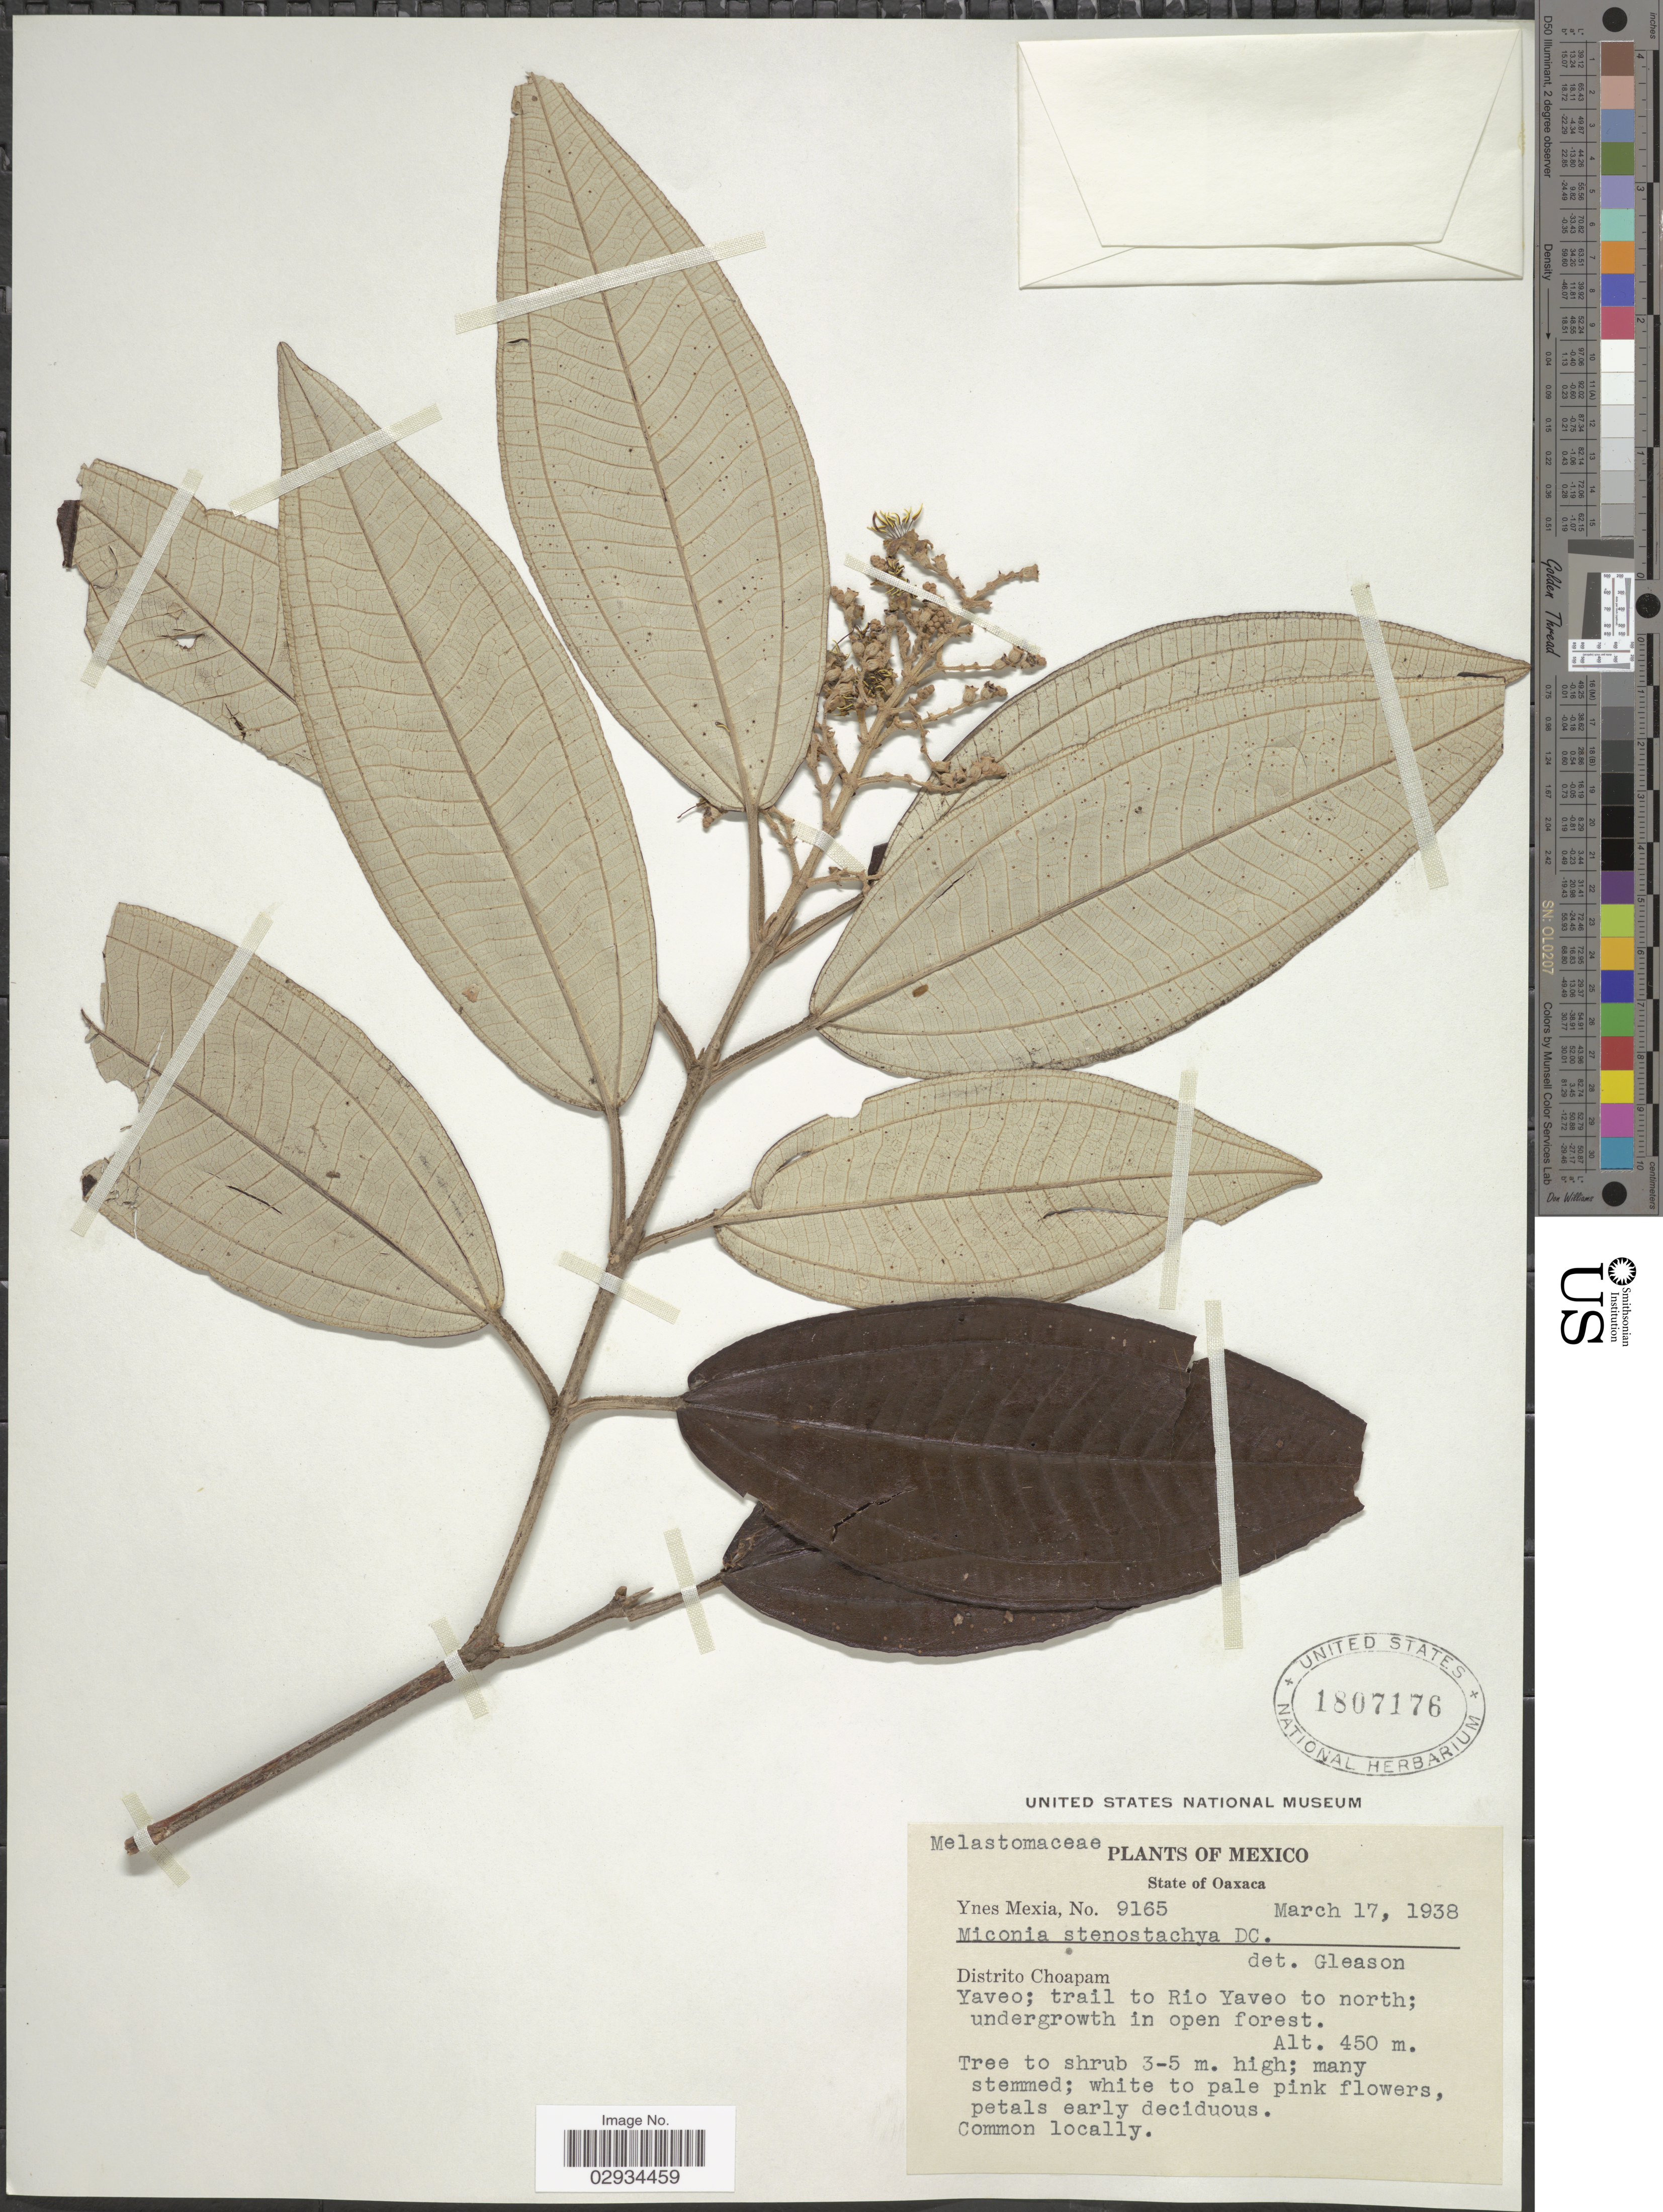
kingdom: Plantae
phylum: Tracheophyta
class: Magnoliopsida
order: Myrtales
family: Melastomataceae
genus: Miconia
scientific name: Miconia stenostachya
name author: DC.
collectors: Y. Mexia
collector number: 9165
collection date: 1938-03-17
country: Mexico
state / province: Oaxaca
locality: Distrito Choapam. Yaveo; trail to Rio Yaveo to north.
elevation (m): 450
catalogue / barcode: US 1807176